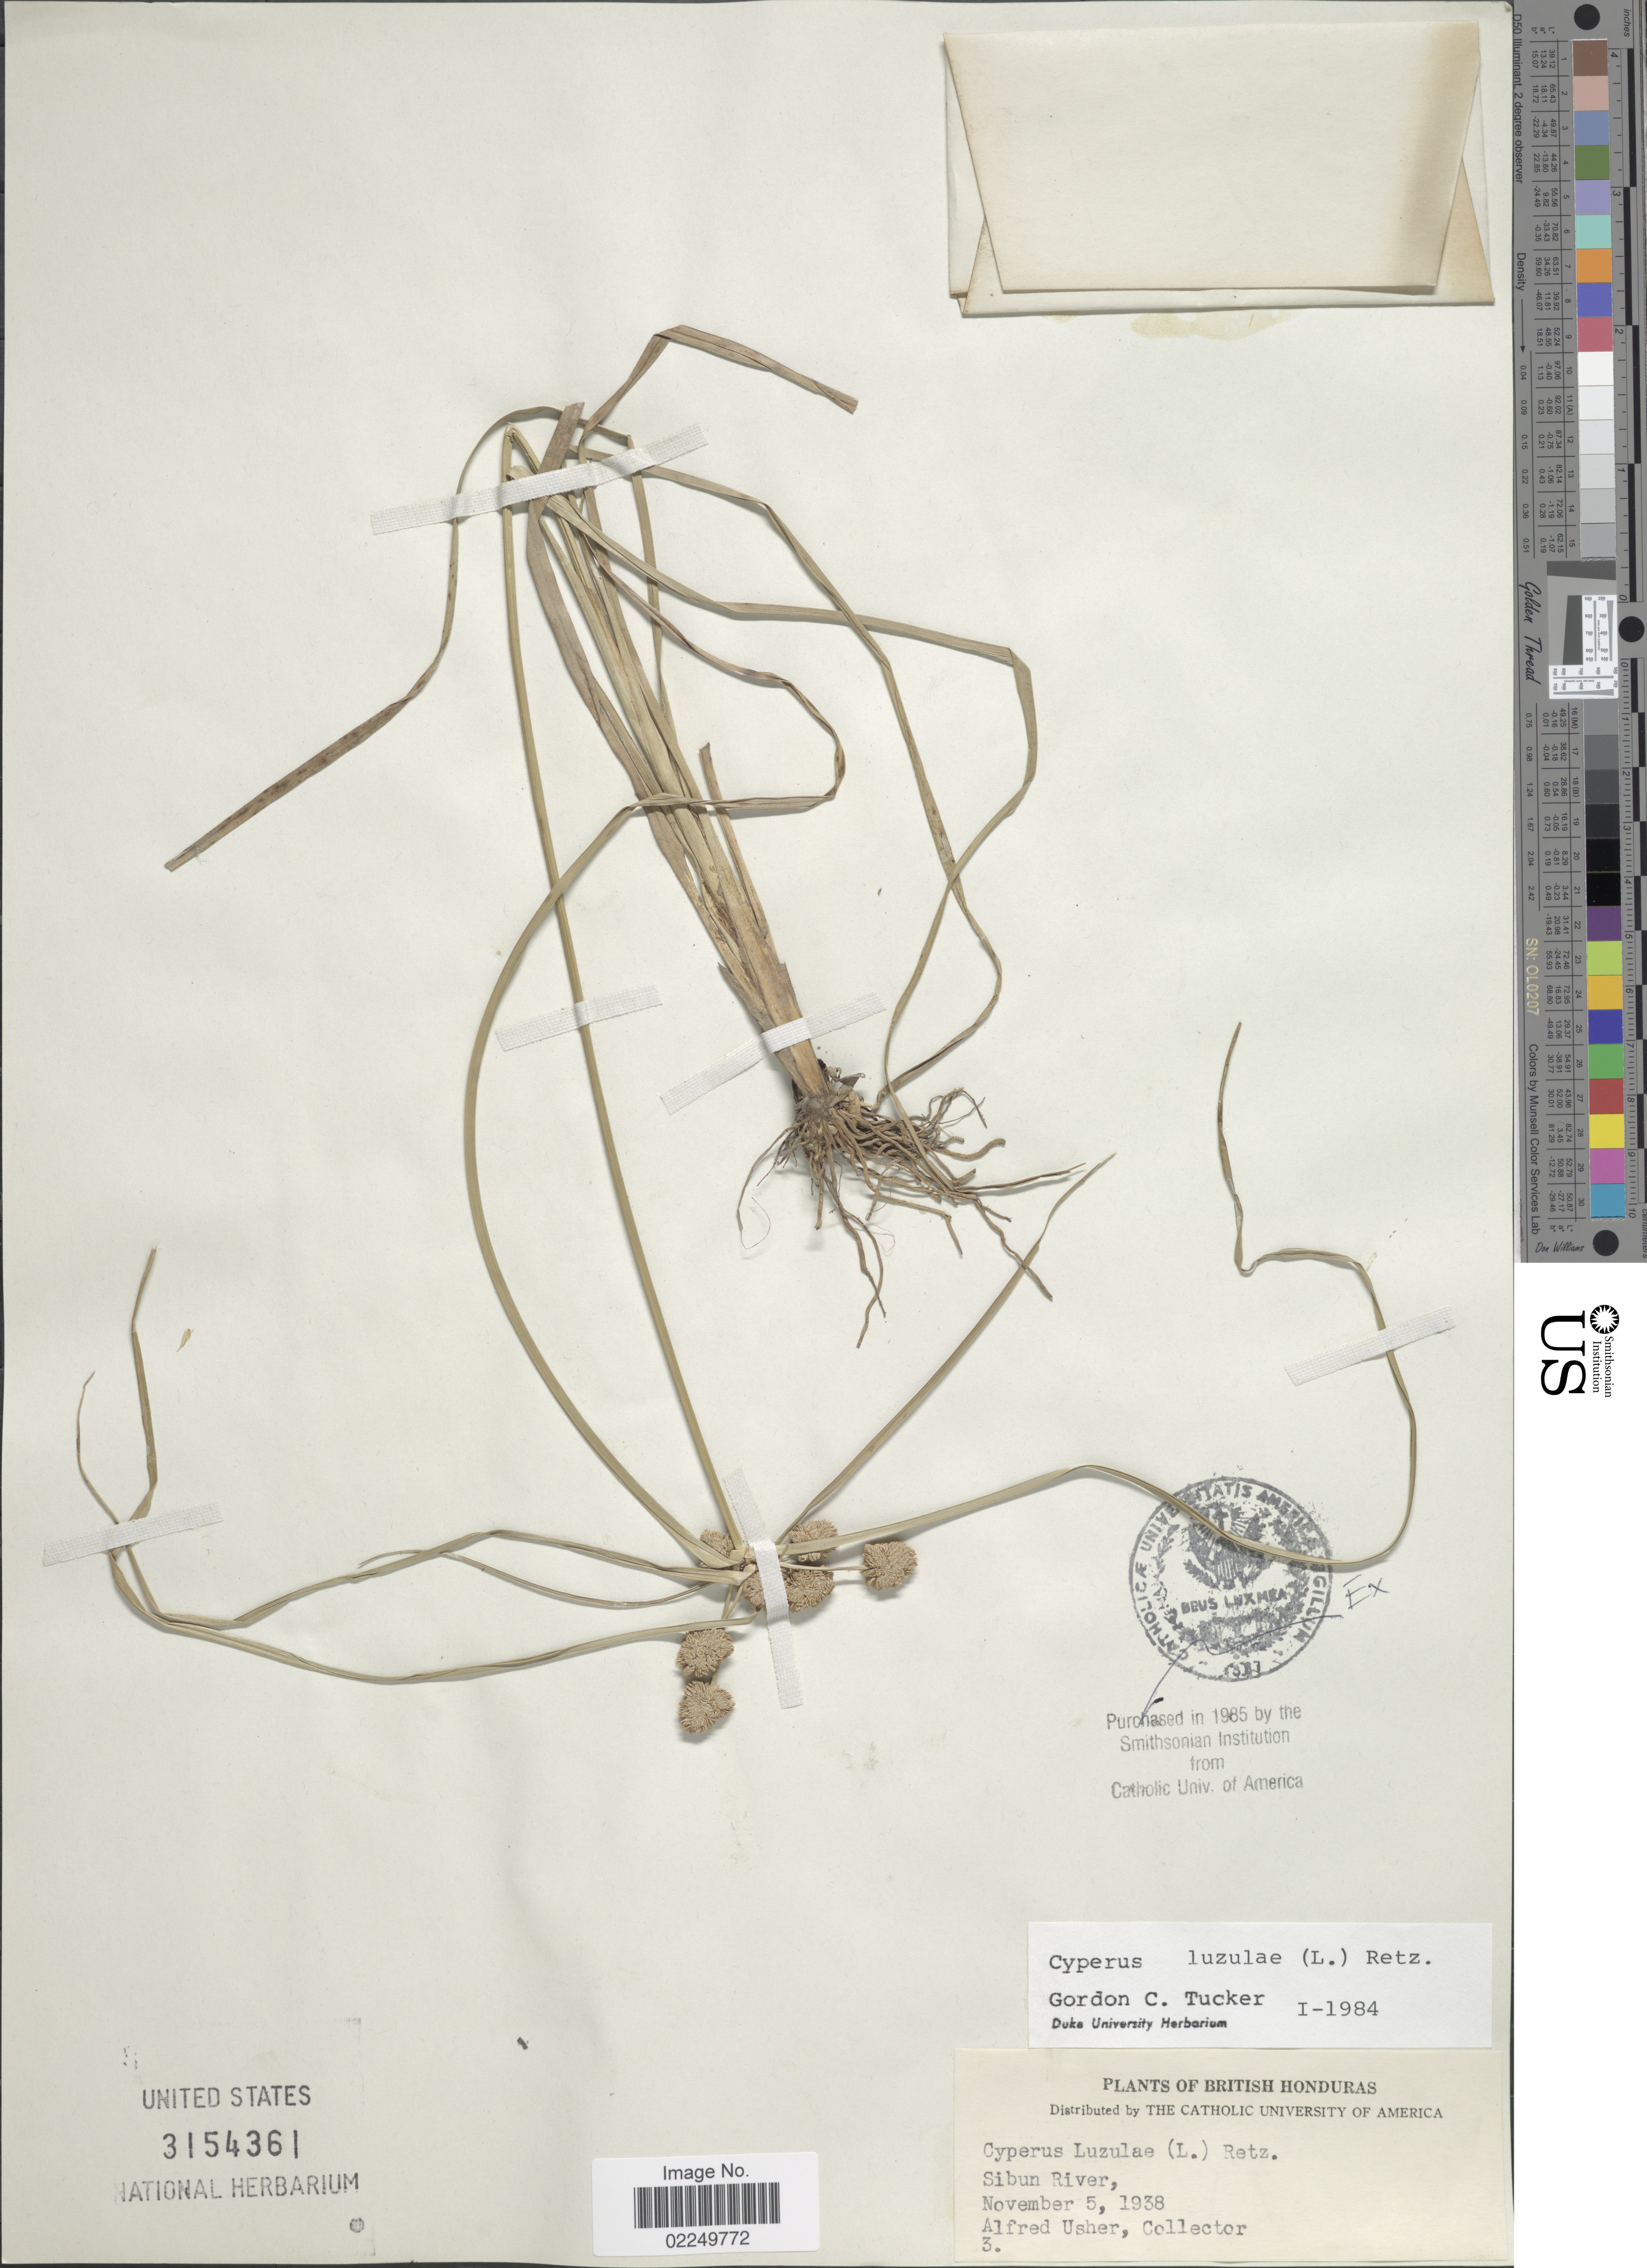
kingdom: Plantae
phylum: Tracheophyta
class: Liliopsida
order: Poales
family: Cyperaceae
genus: Cyperus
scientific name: Cyperus luzulae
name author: (L.) Rottb. ex Retz.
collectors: A. Usher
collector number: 3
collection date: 1938-11-05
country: Belize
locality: British Honduras, Sibun River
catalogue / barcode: US 3154361